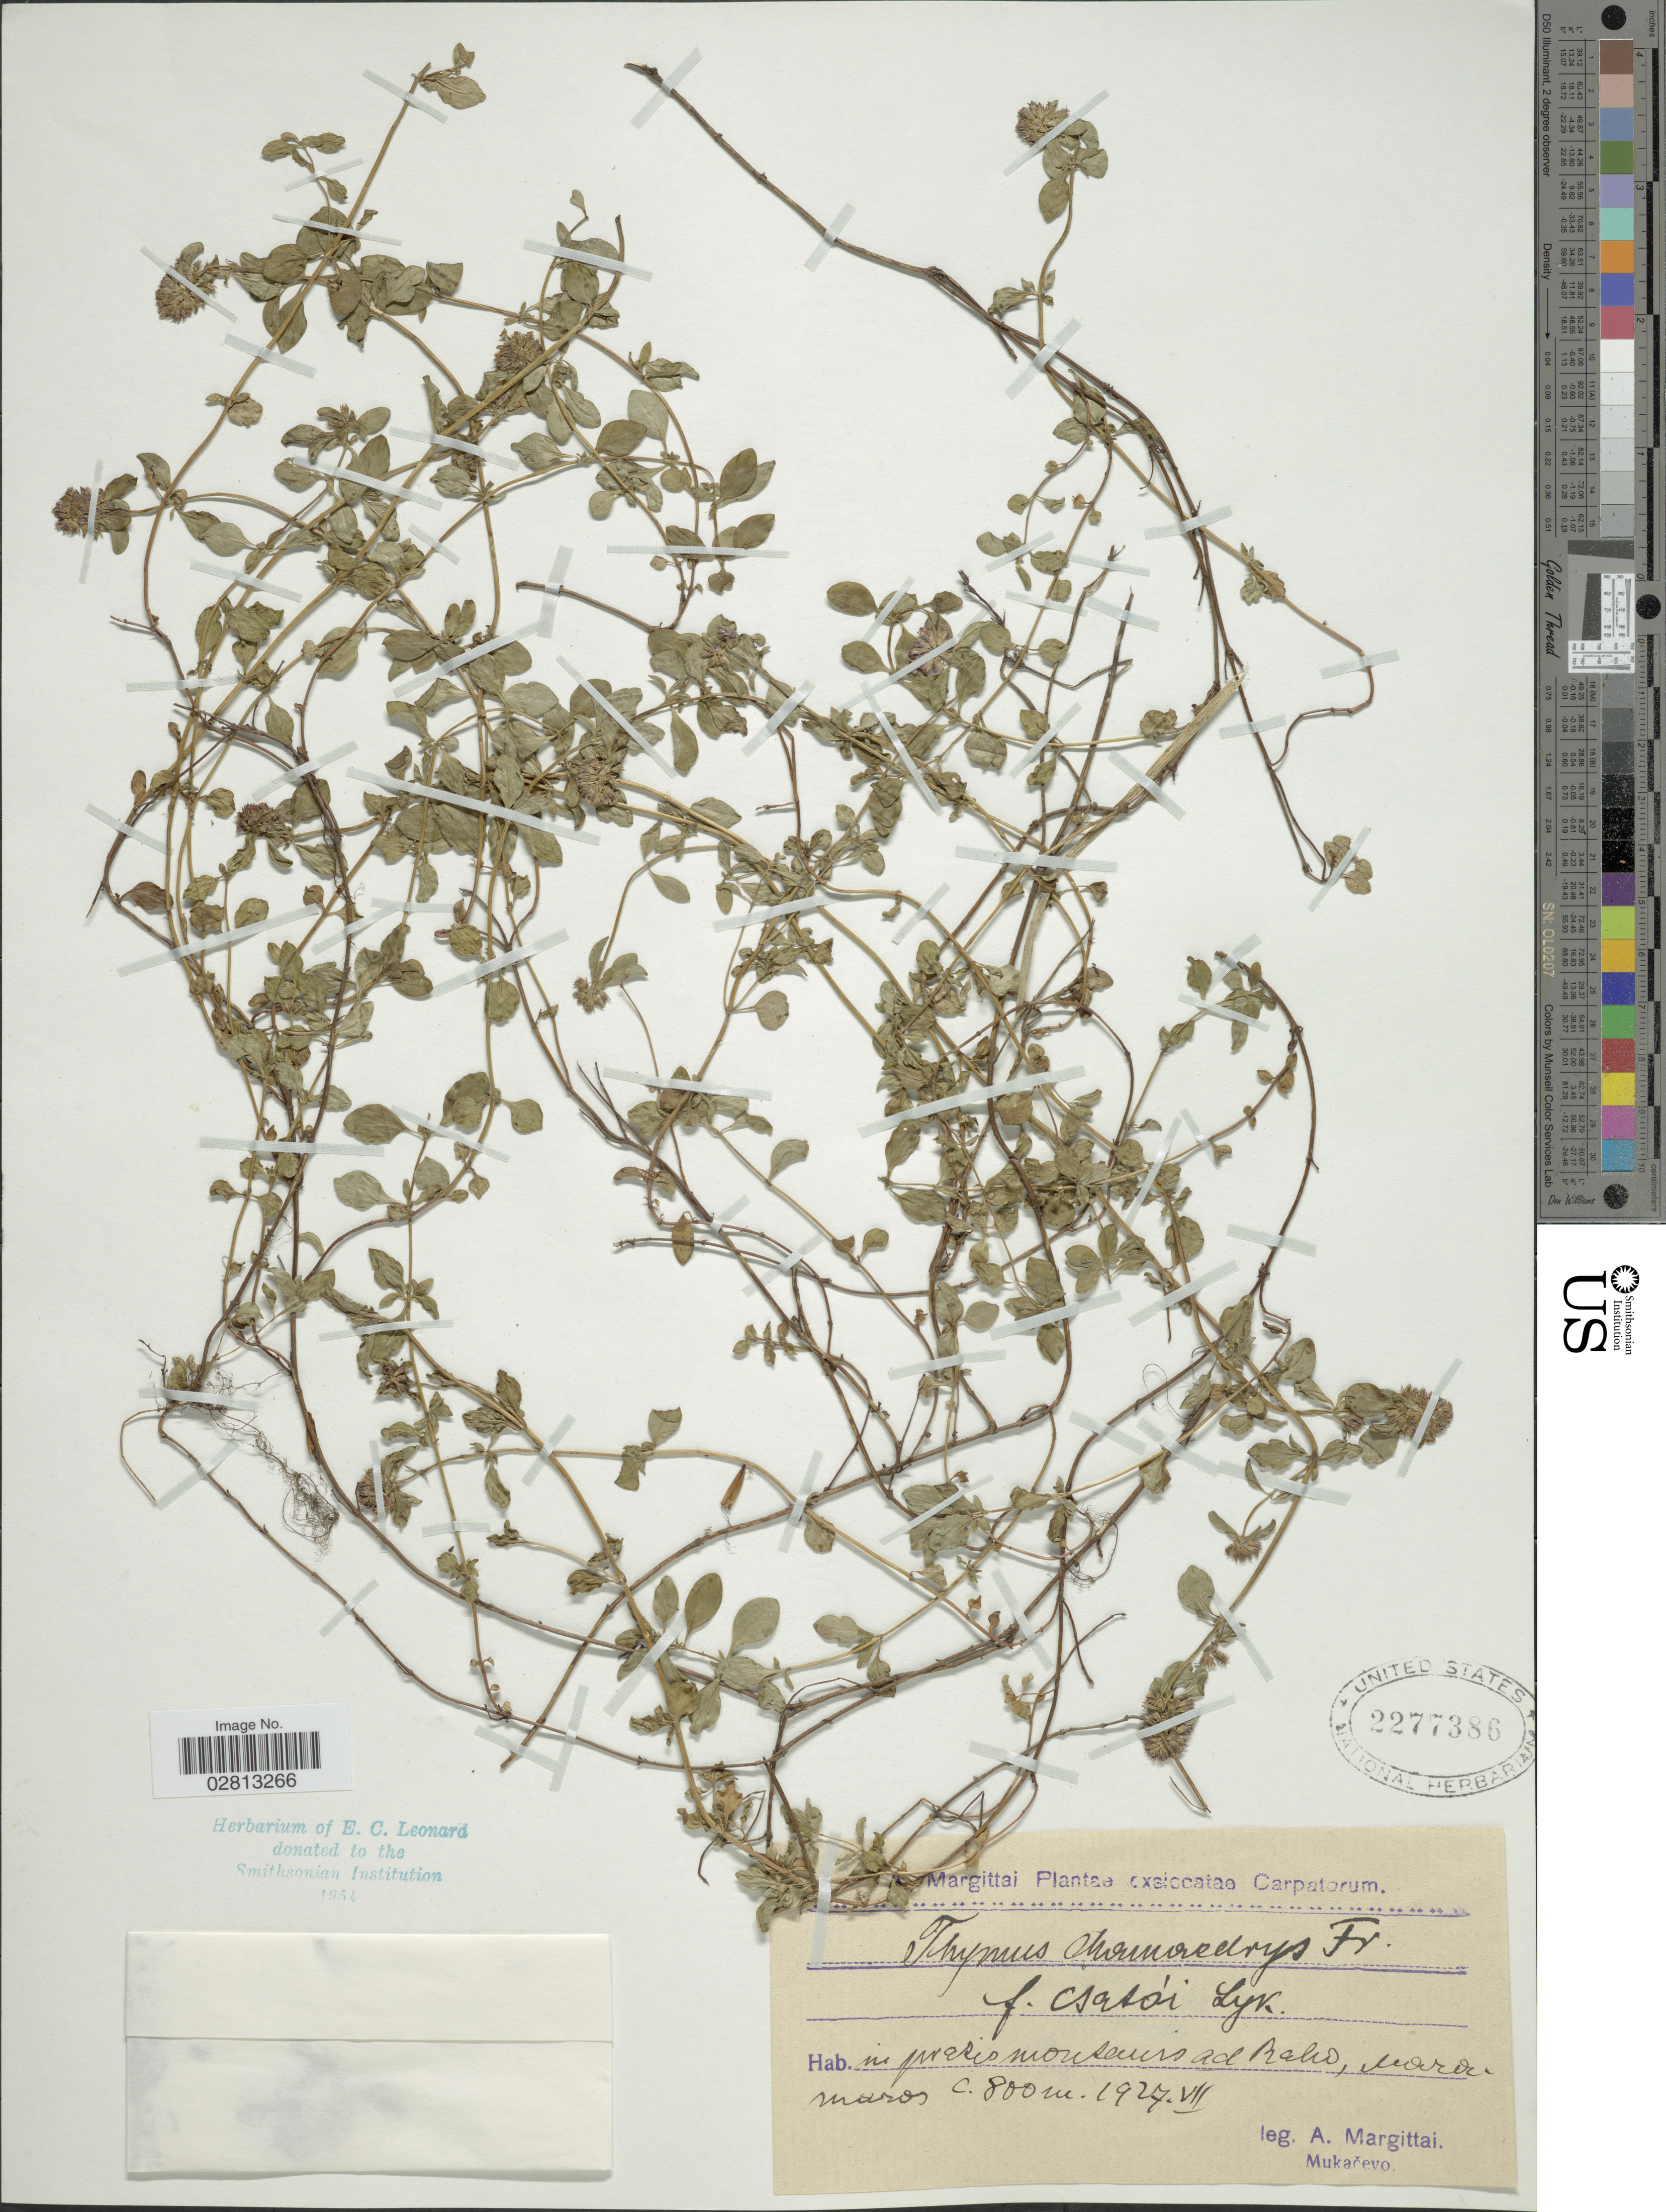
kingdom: Plantae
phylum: Tracheophyta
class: Magnoliopsida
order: Lamiales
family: Lamiaceae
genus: Thymus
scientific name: Thymus chamaedrys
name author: Fr.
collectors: A. Margittai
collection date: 1927-07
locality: In prasis monteseuris [interpreted] ad Rako, barrer [interpreted] maros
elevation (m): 800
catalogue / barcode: US 2277386